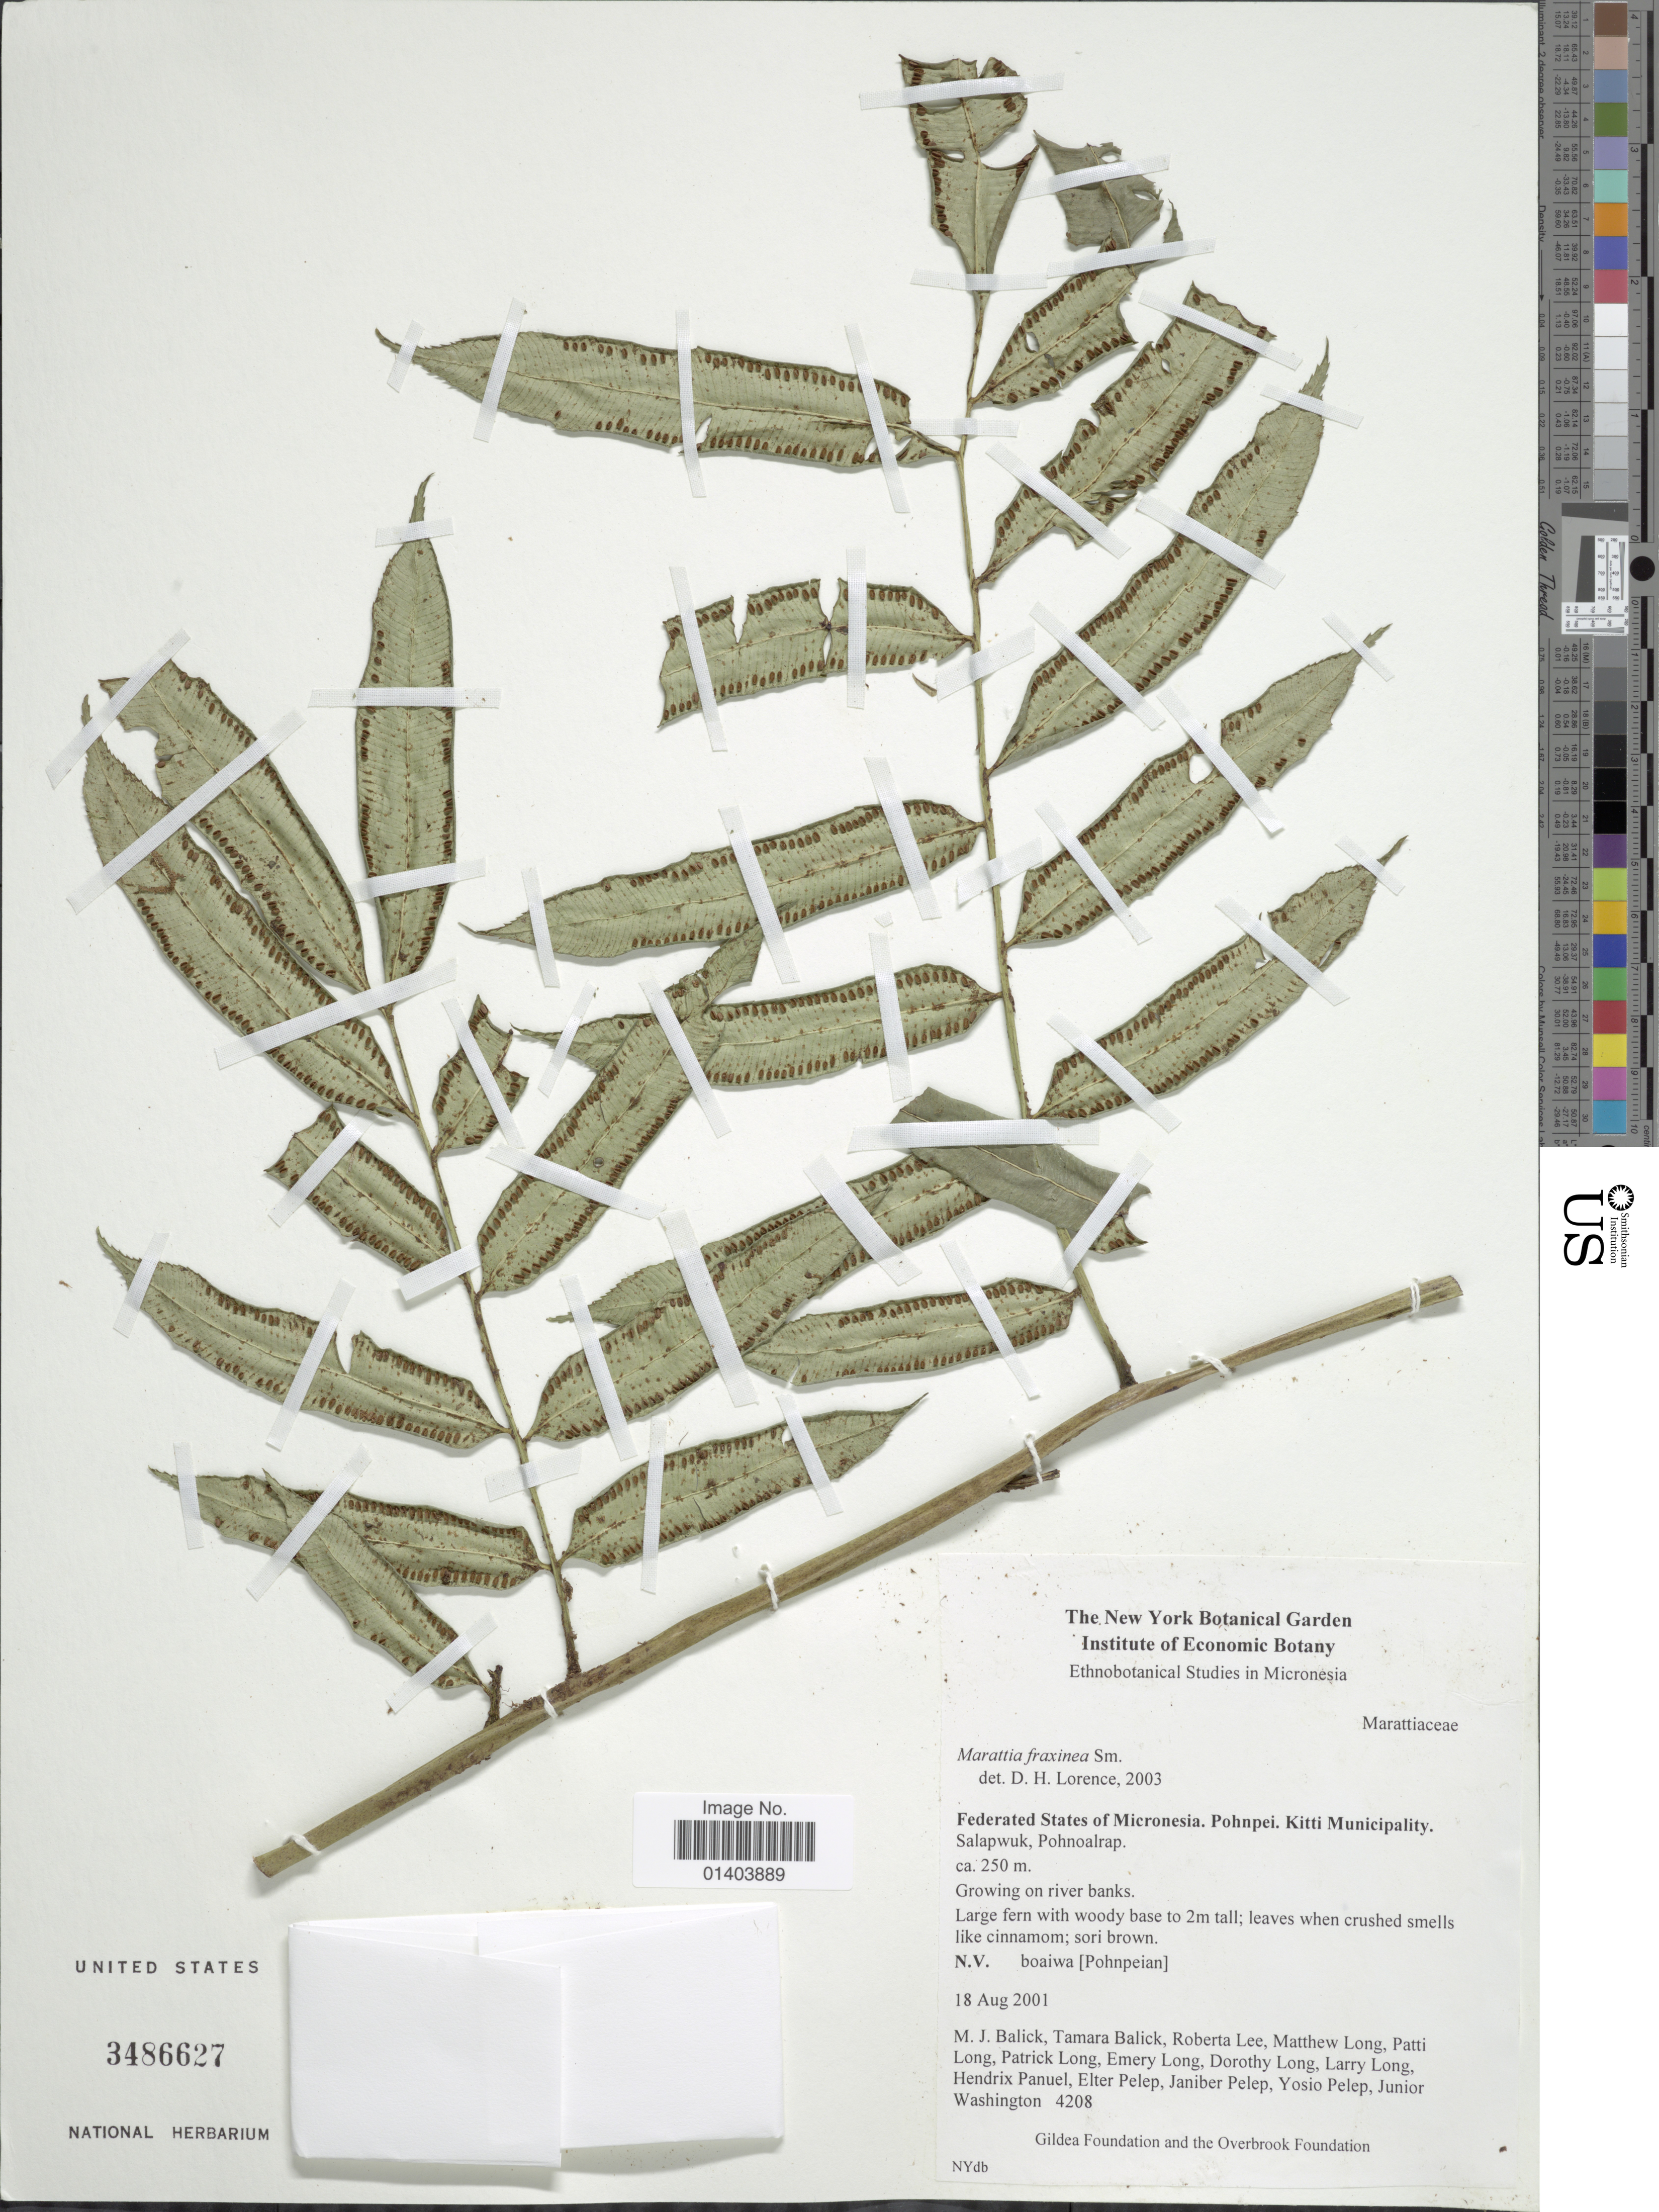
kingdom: Plantae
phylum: Tracheophyta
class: Polypodiopsida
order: Marattiales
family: Marattiaceae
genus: Ptisana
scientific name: Ptisana fraxinea var. fraxinea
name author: (Sm.) Murdock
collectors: M. J. Balick, T. Balick, R. Lee, M. Long & et al.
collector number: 4208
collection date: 2001-08-18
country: Micronesia, Federated States of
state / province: Pohnpei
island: Pohnpei [Ponape]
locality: Federaed State of Micronesia, Kitti Municipality. Salapwuk, Pohnoalrap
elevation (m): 250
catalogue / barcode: US 3486627